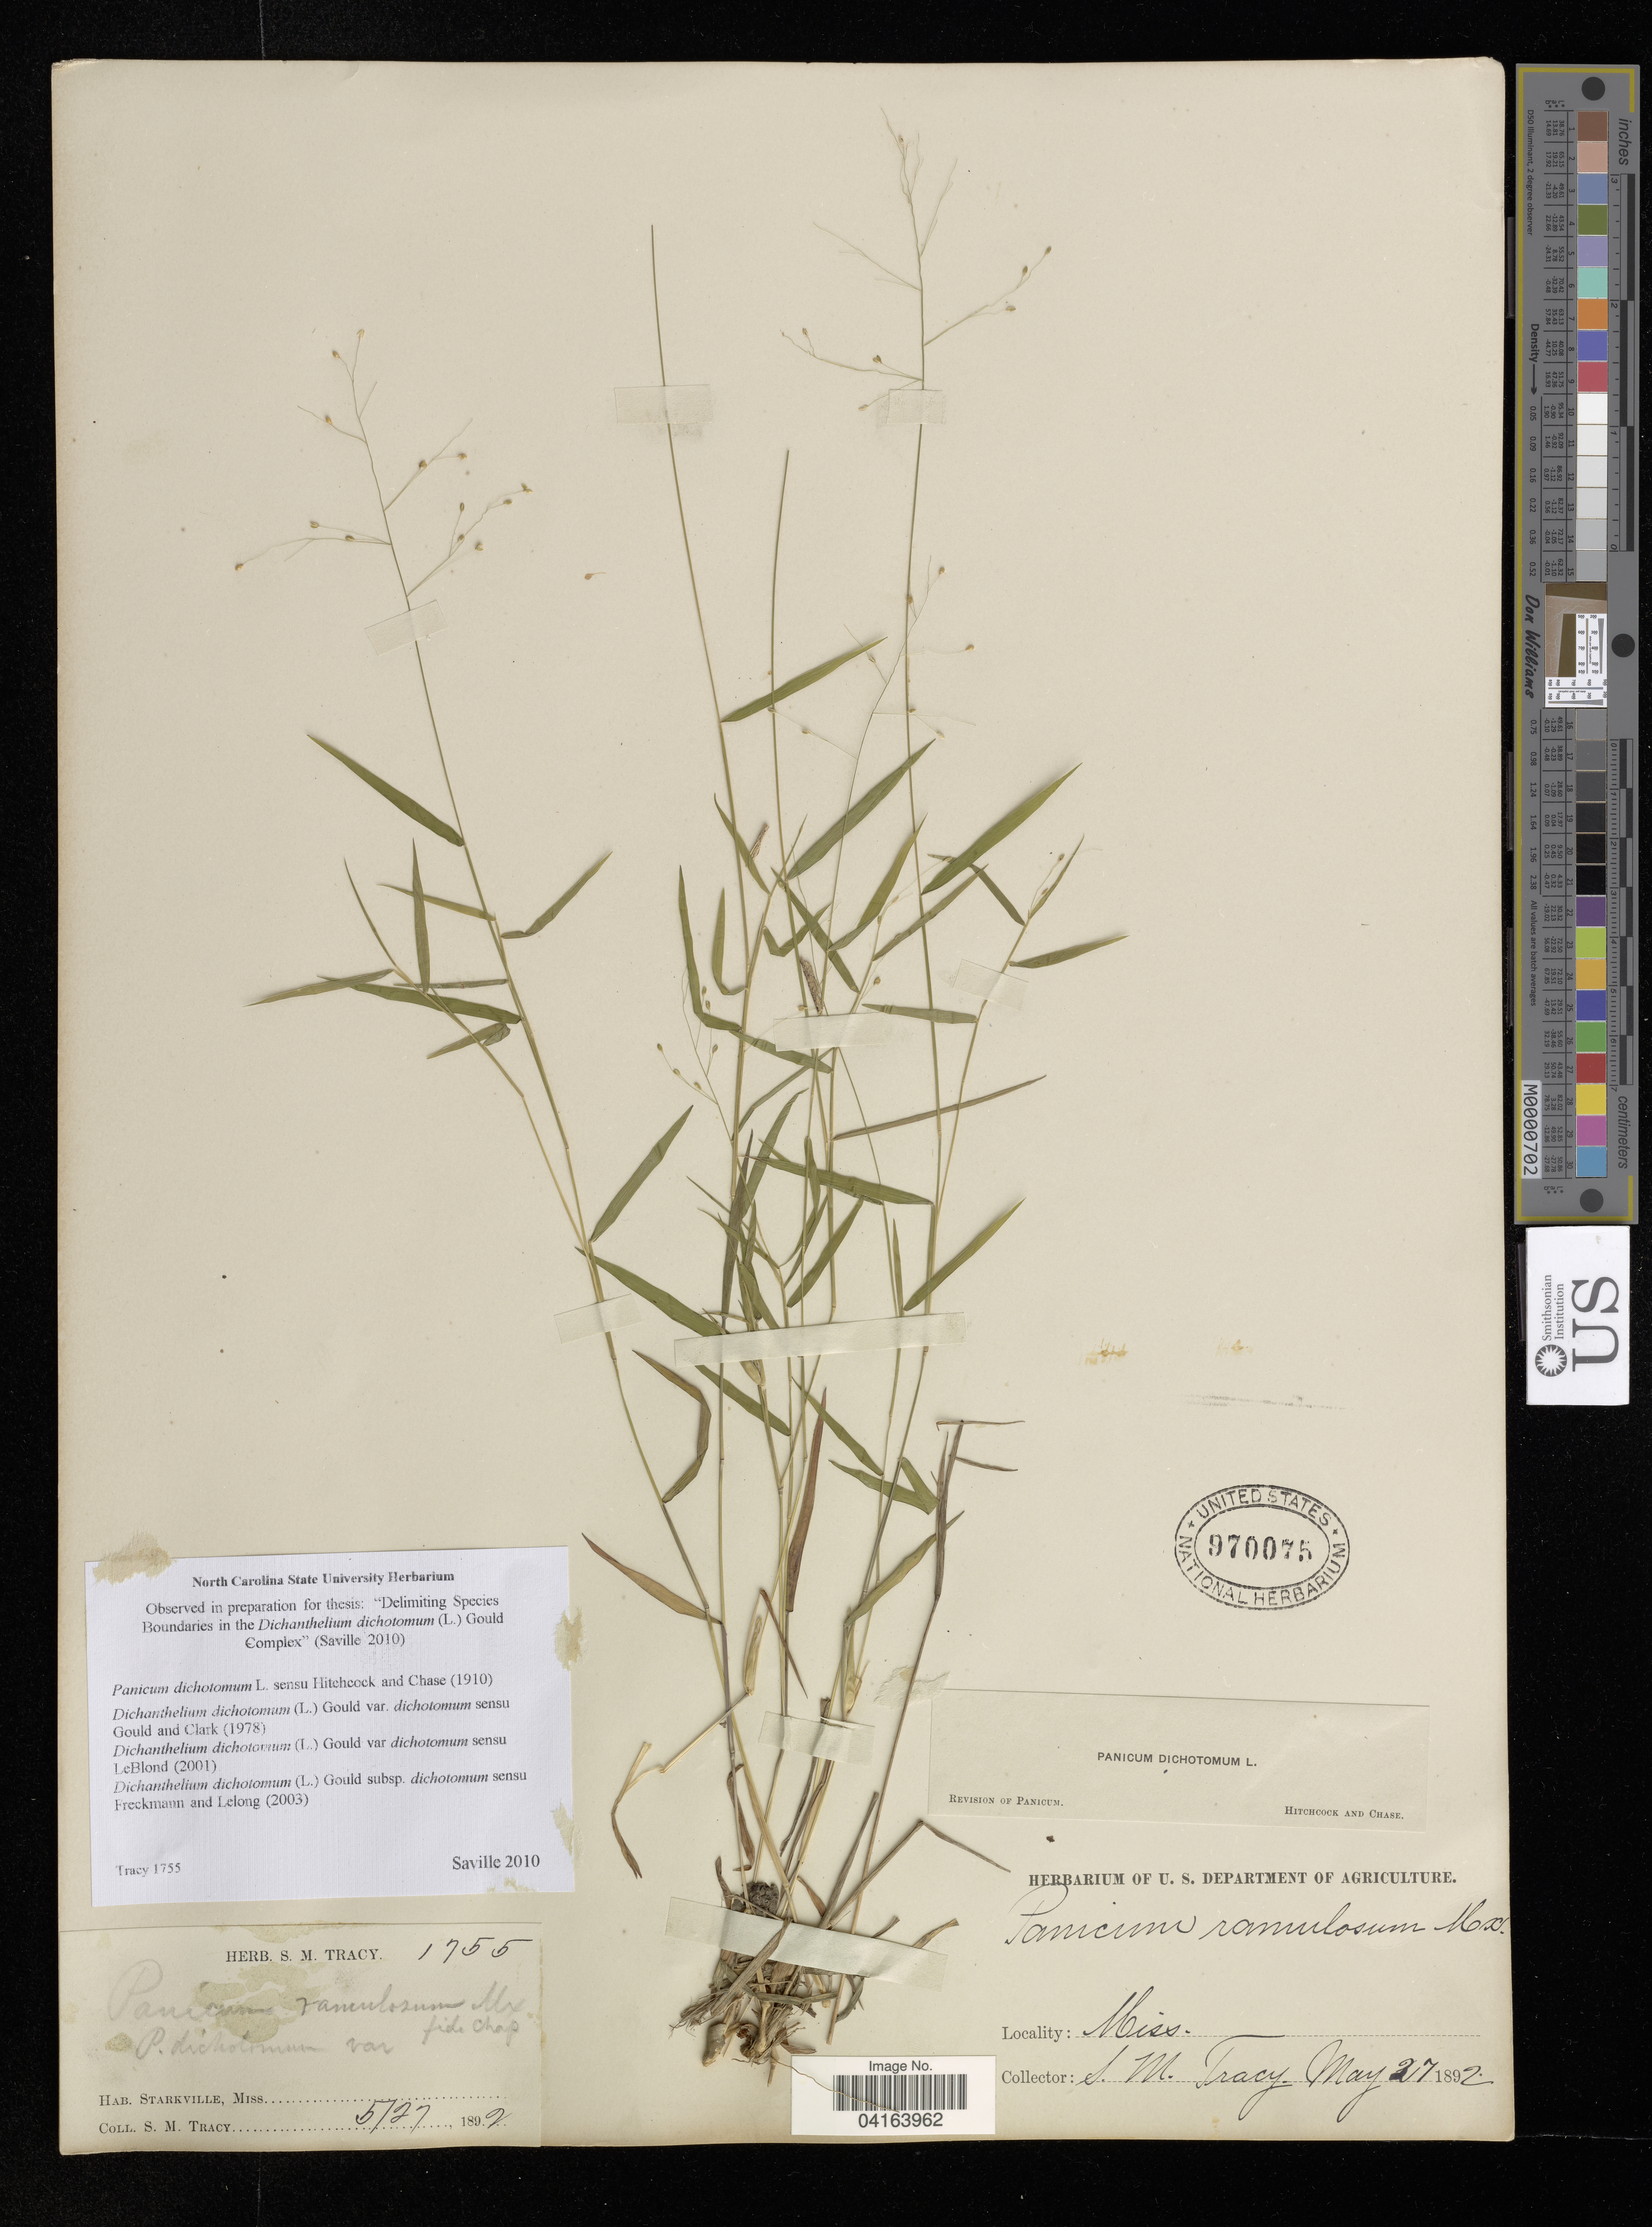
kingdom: Plantae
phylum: Tracheophyta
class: Liliopsida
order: Poales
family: Poaceae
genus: Dichanthelium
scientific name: Dichanthelium dichotomum subsp. dichotomum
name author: Gould & Clark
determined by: Saville, A. C., (NCSC), North Carolina State University (UNITED STATES)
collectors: S. Tracey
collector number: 1755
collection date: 1802-05-27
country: United States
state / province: Mississippi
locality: Starkville.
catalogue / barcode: US 970075